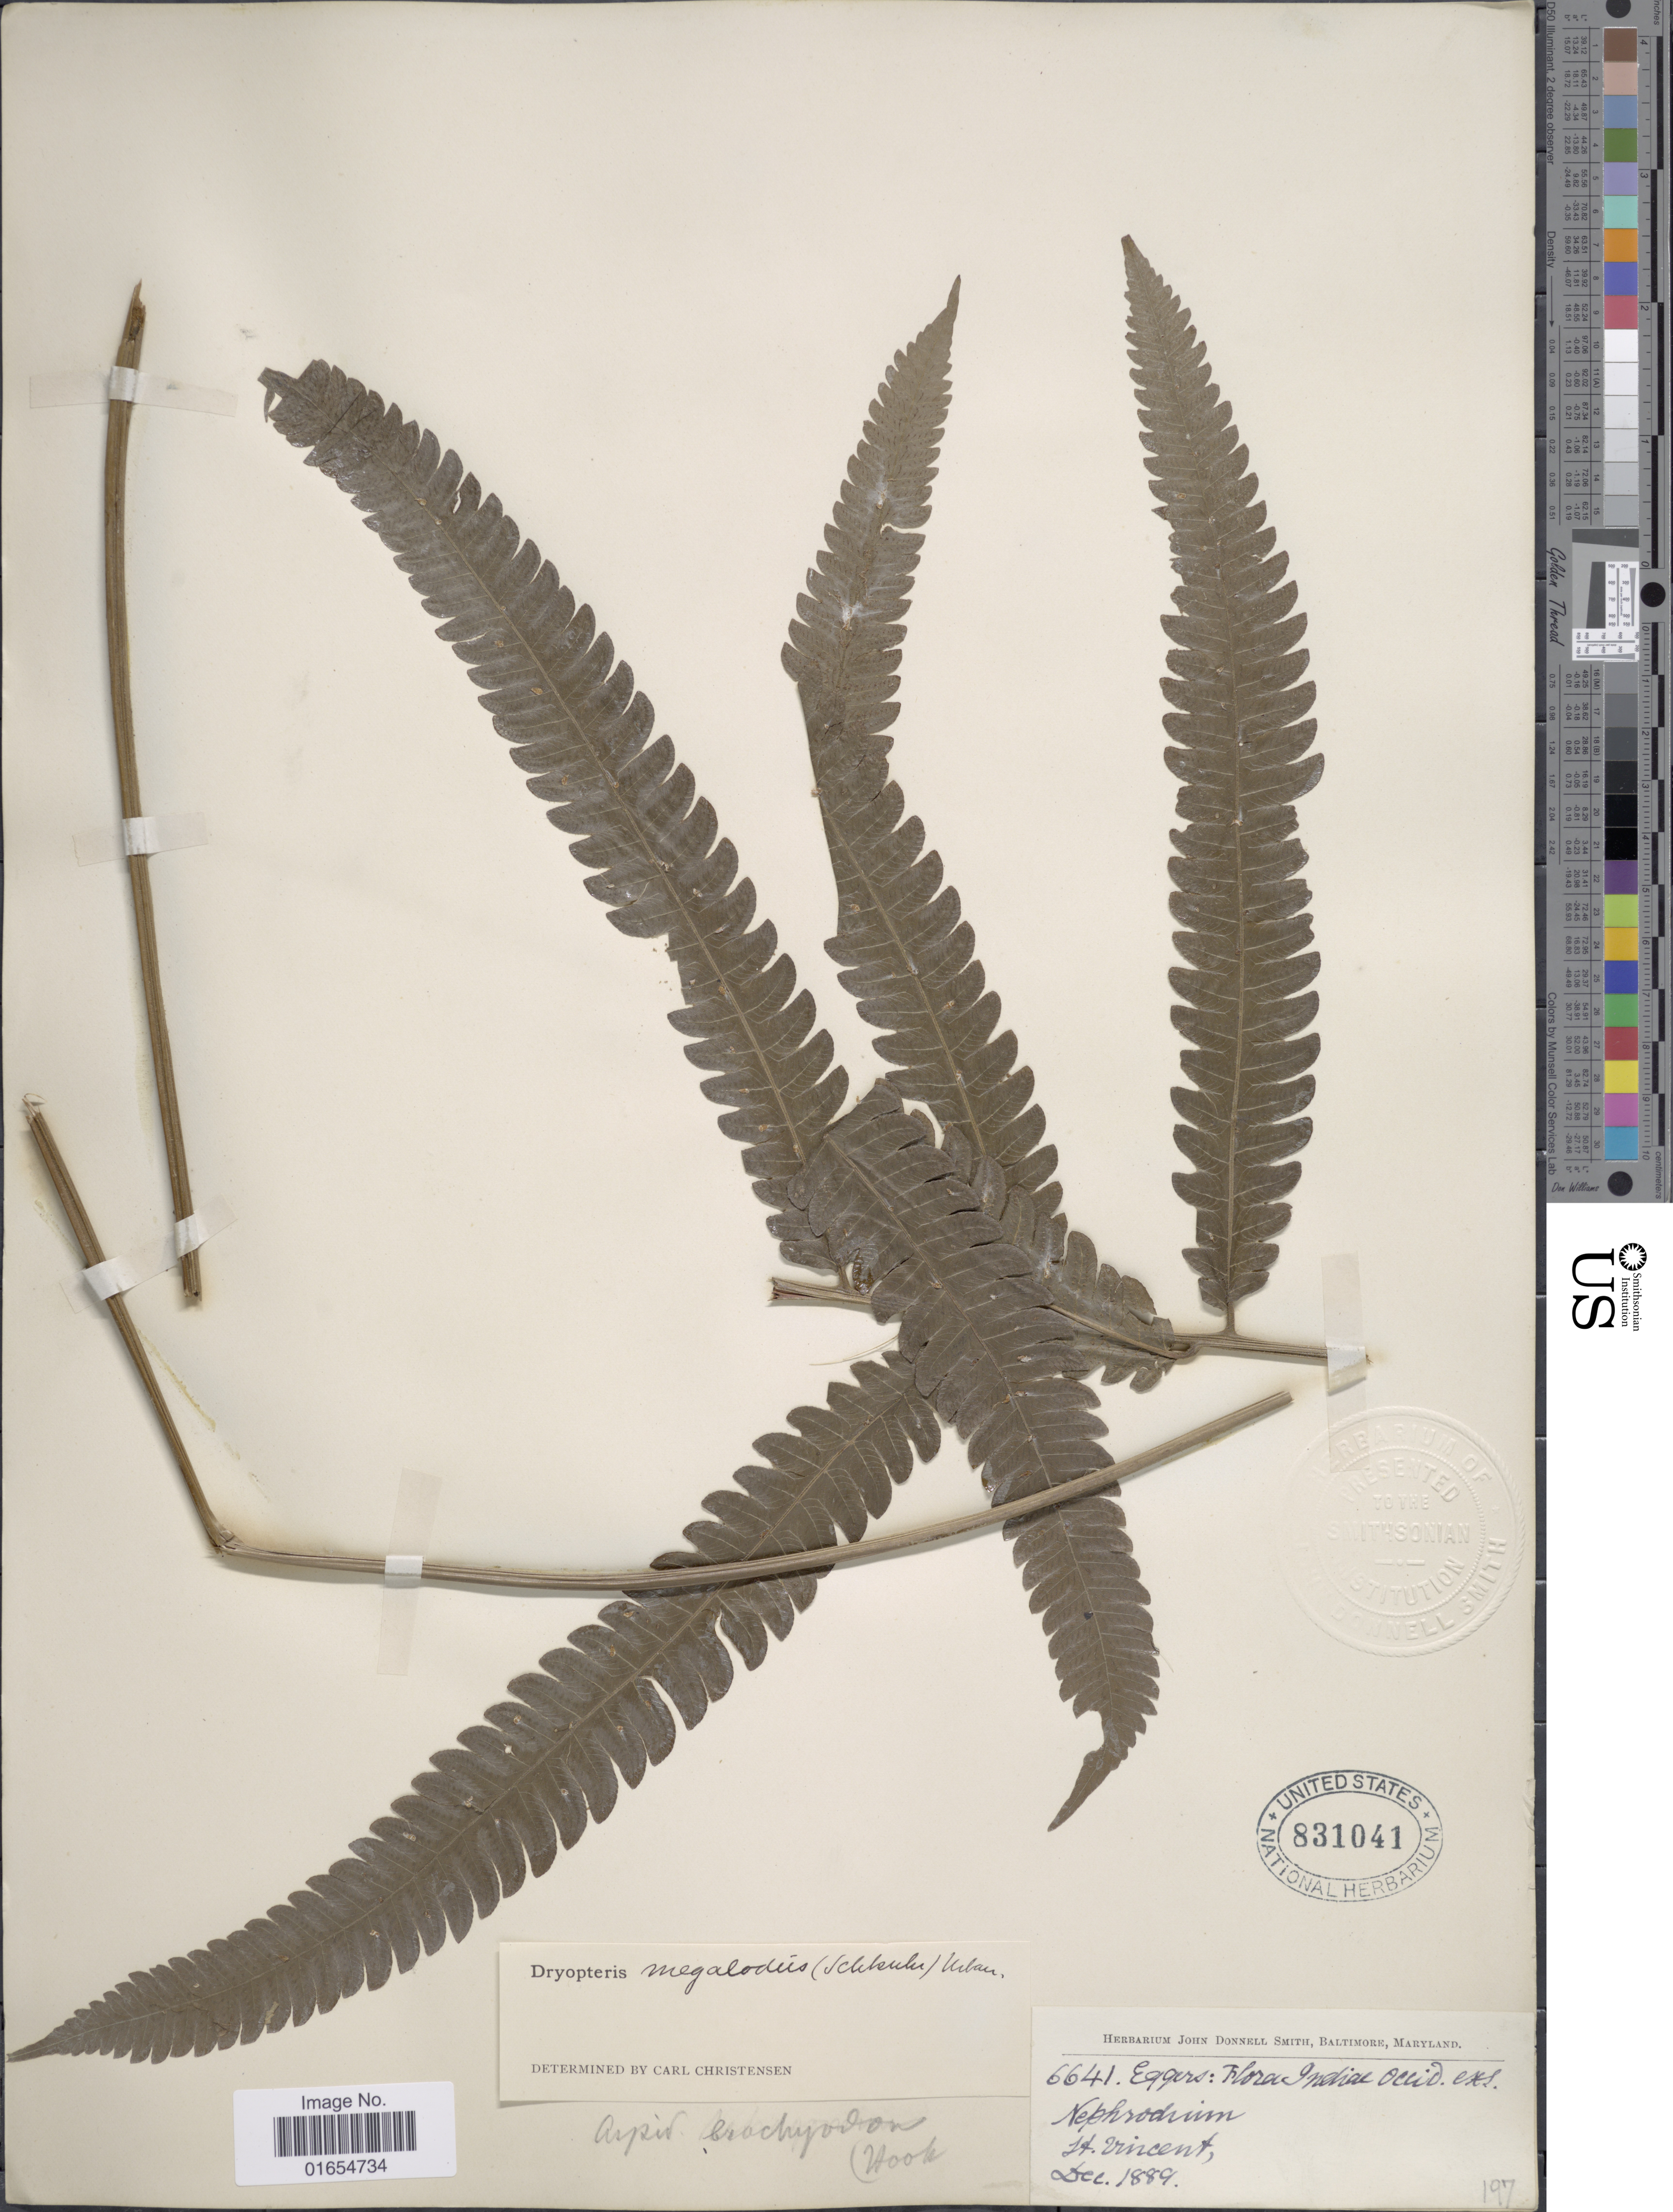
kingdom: Plantae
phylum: Tracheophyta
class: Polypodiopsida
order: Polypodiales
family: Thelypteridaceae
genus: Goniopteris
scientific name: Goniopteris pennata (Poir.) comb. nov., ined 2015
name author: (Poir.)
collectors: -. Eggers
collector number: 6641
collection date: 1889-12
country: St. Vincent - Grenadines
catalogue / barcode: US 831041